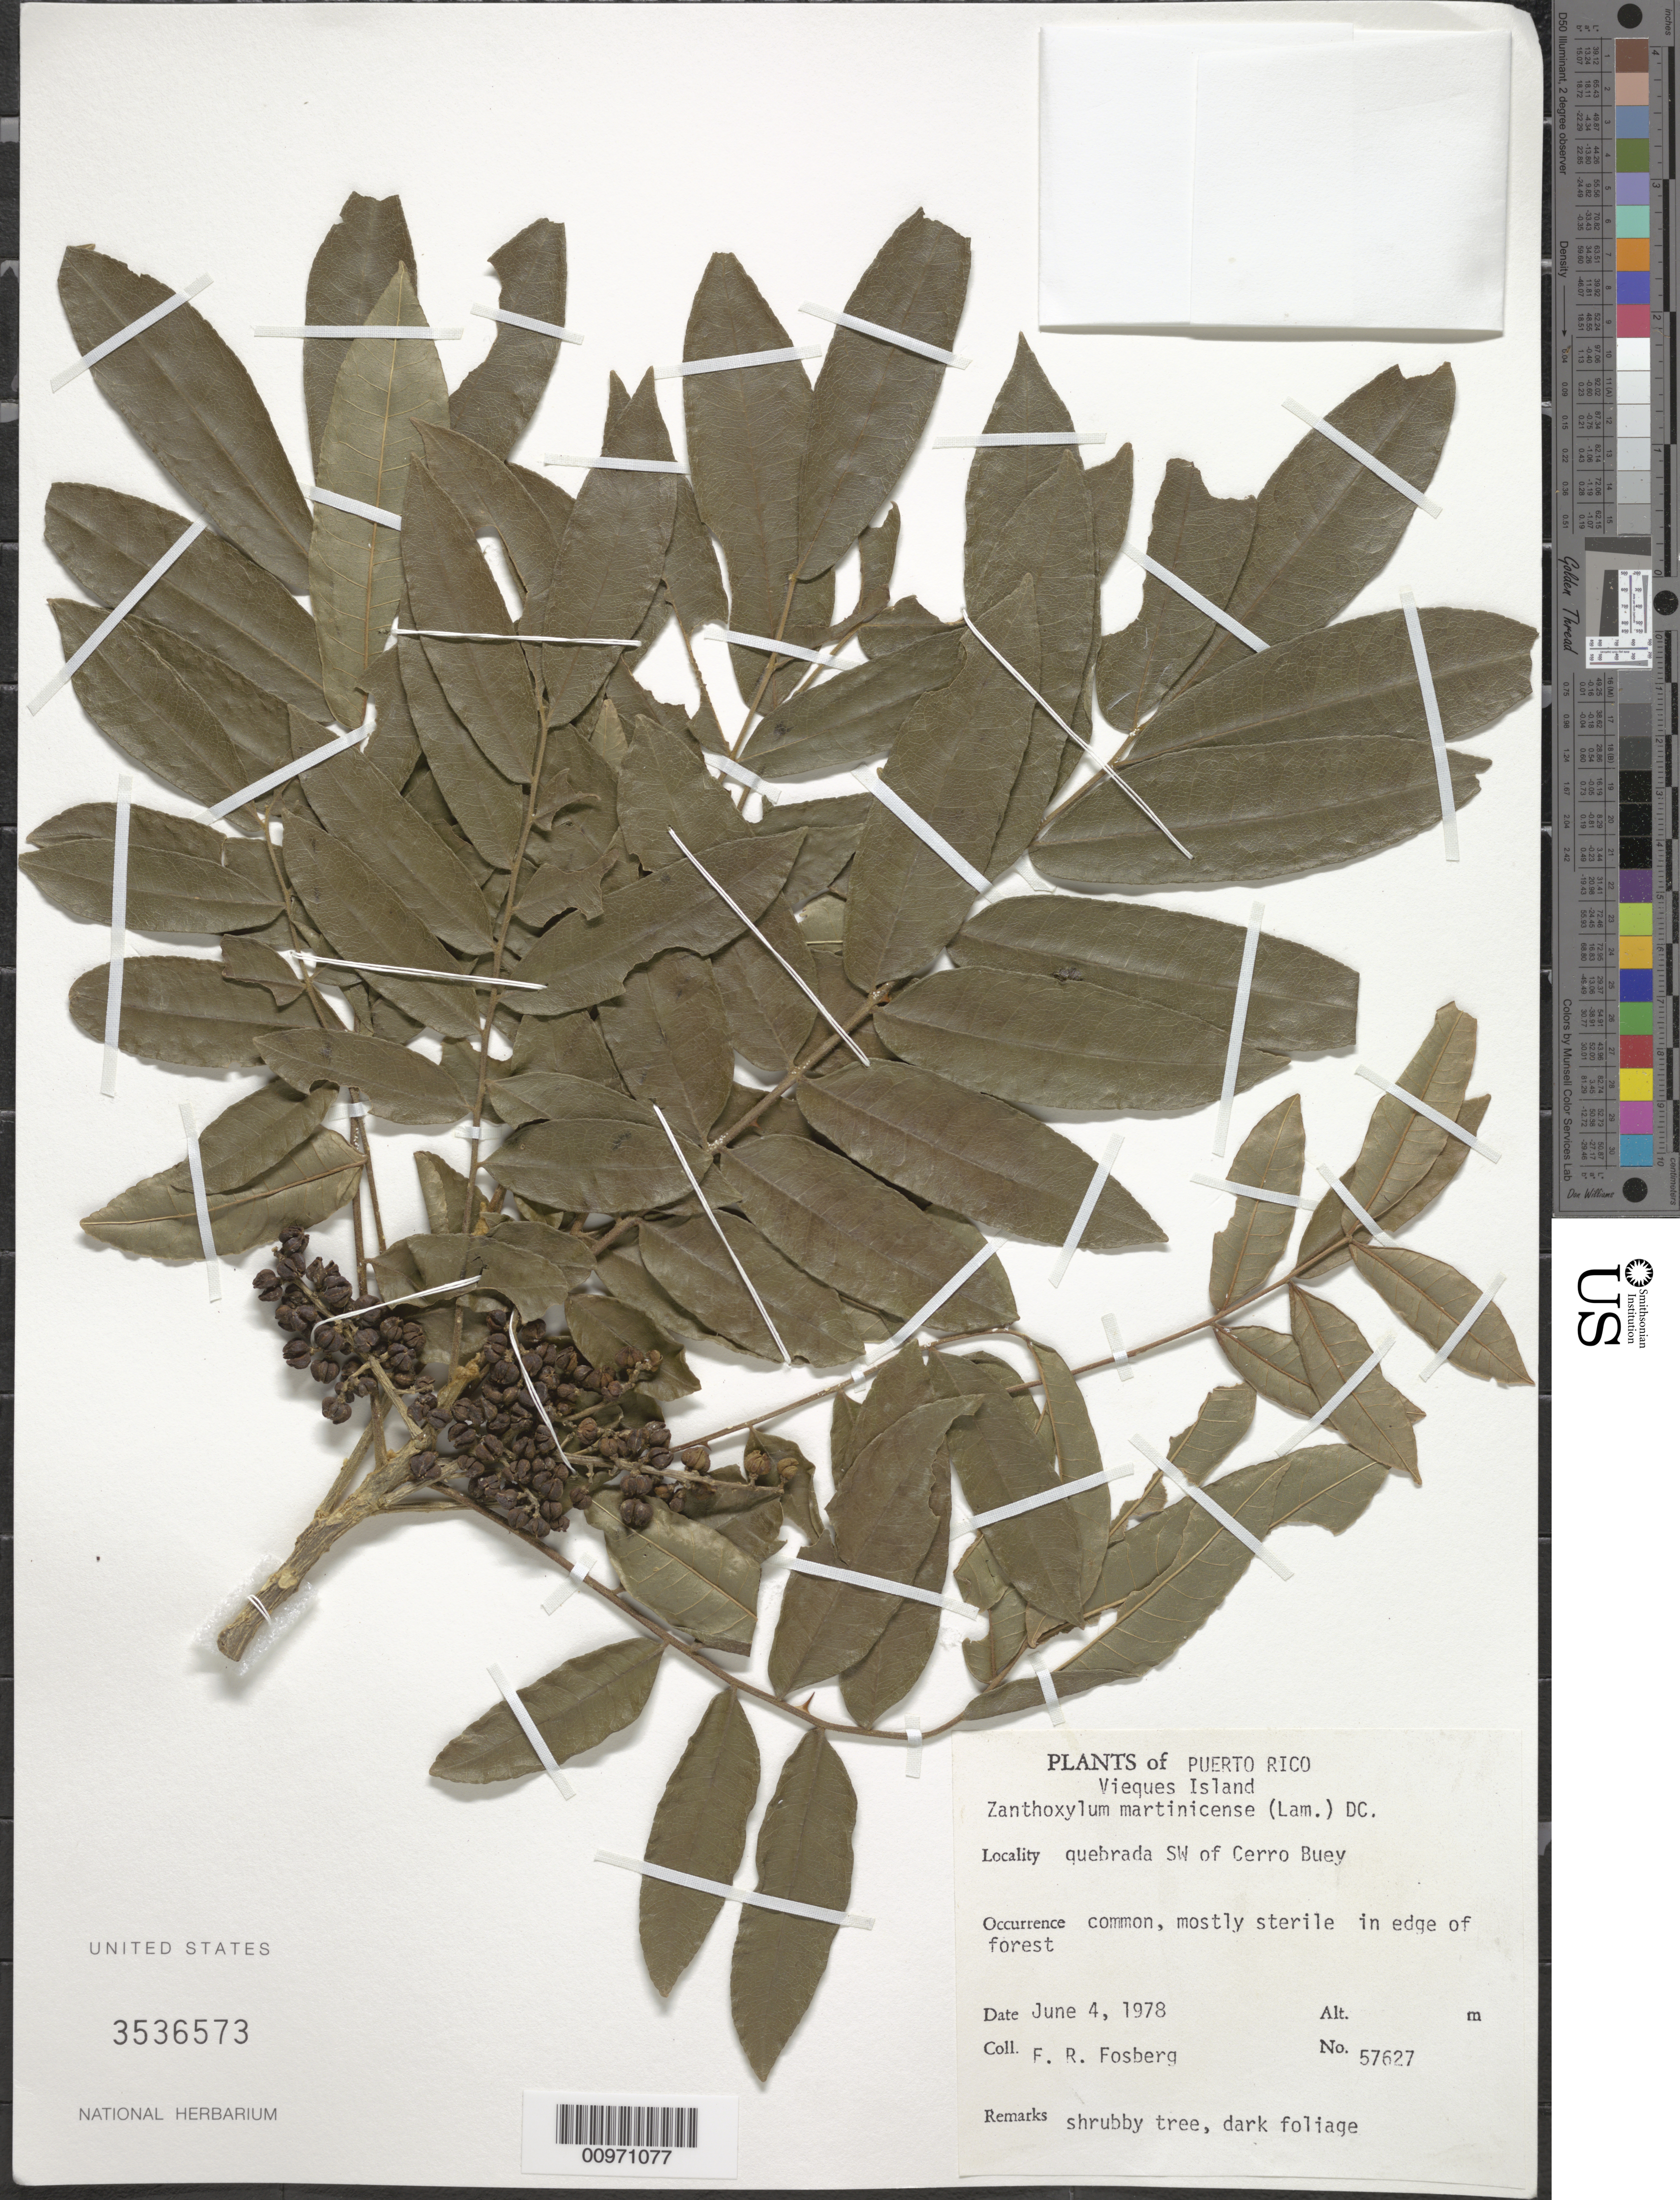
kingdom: Plantae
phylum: Tracheophyta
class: Magnoliopsida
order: Sapindales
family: Rutaceae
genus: Zanthoxylum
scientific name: Zanthoxylum martinicense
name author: (Lam.) DC.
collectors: F. R. Fosberg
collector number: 57627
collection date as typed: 04 Jun 1978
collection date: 1978-06-04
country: Puerto Rico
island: Vieques I.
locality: Quebrada SW of Cerro Buey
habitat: In edge of forest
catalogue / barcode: US 3536573